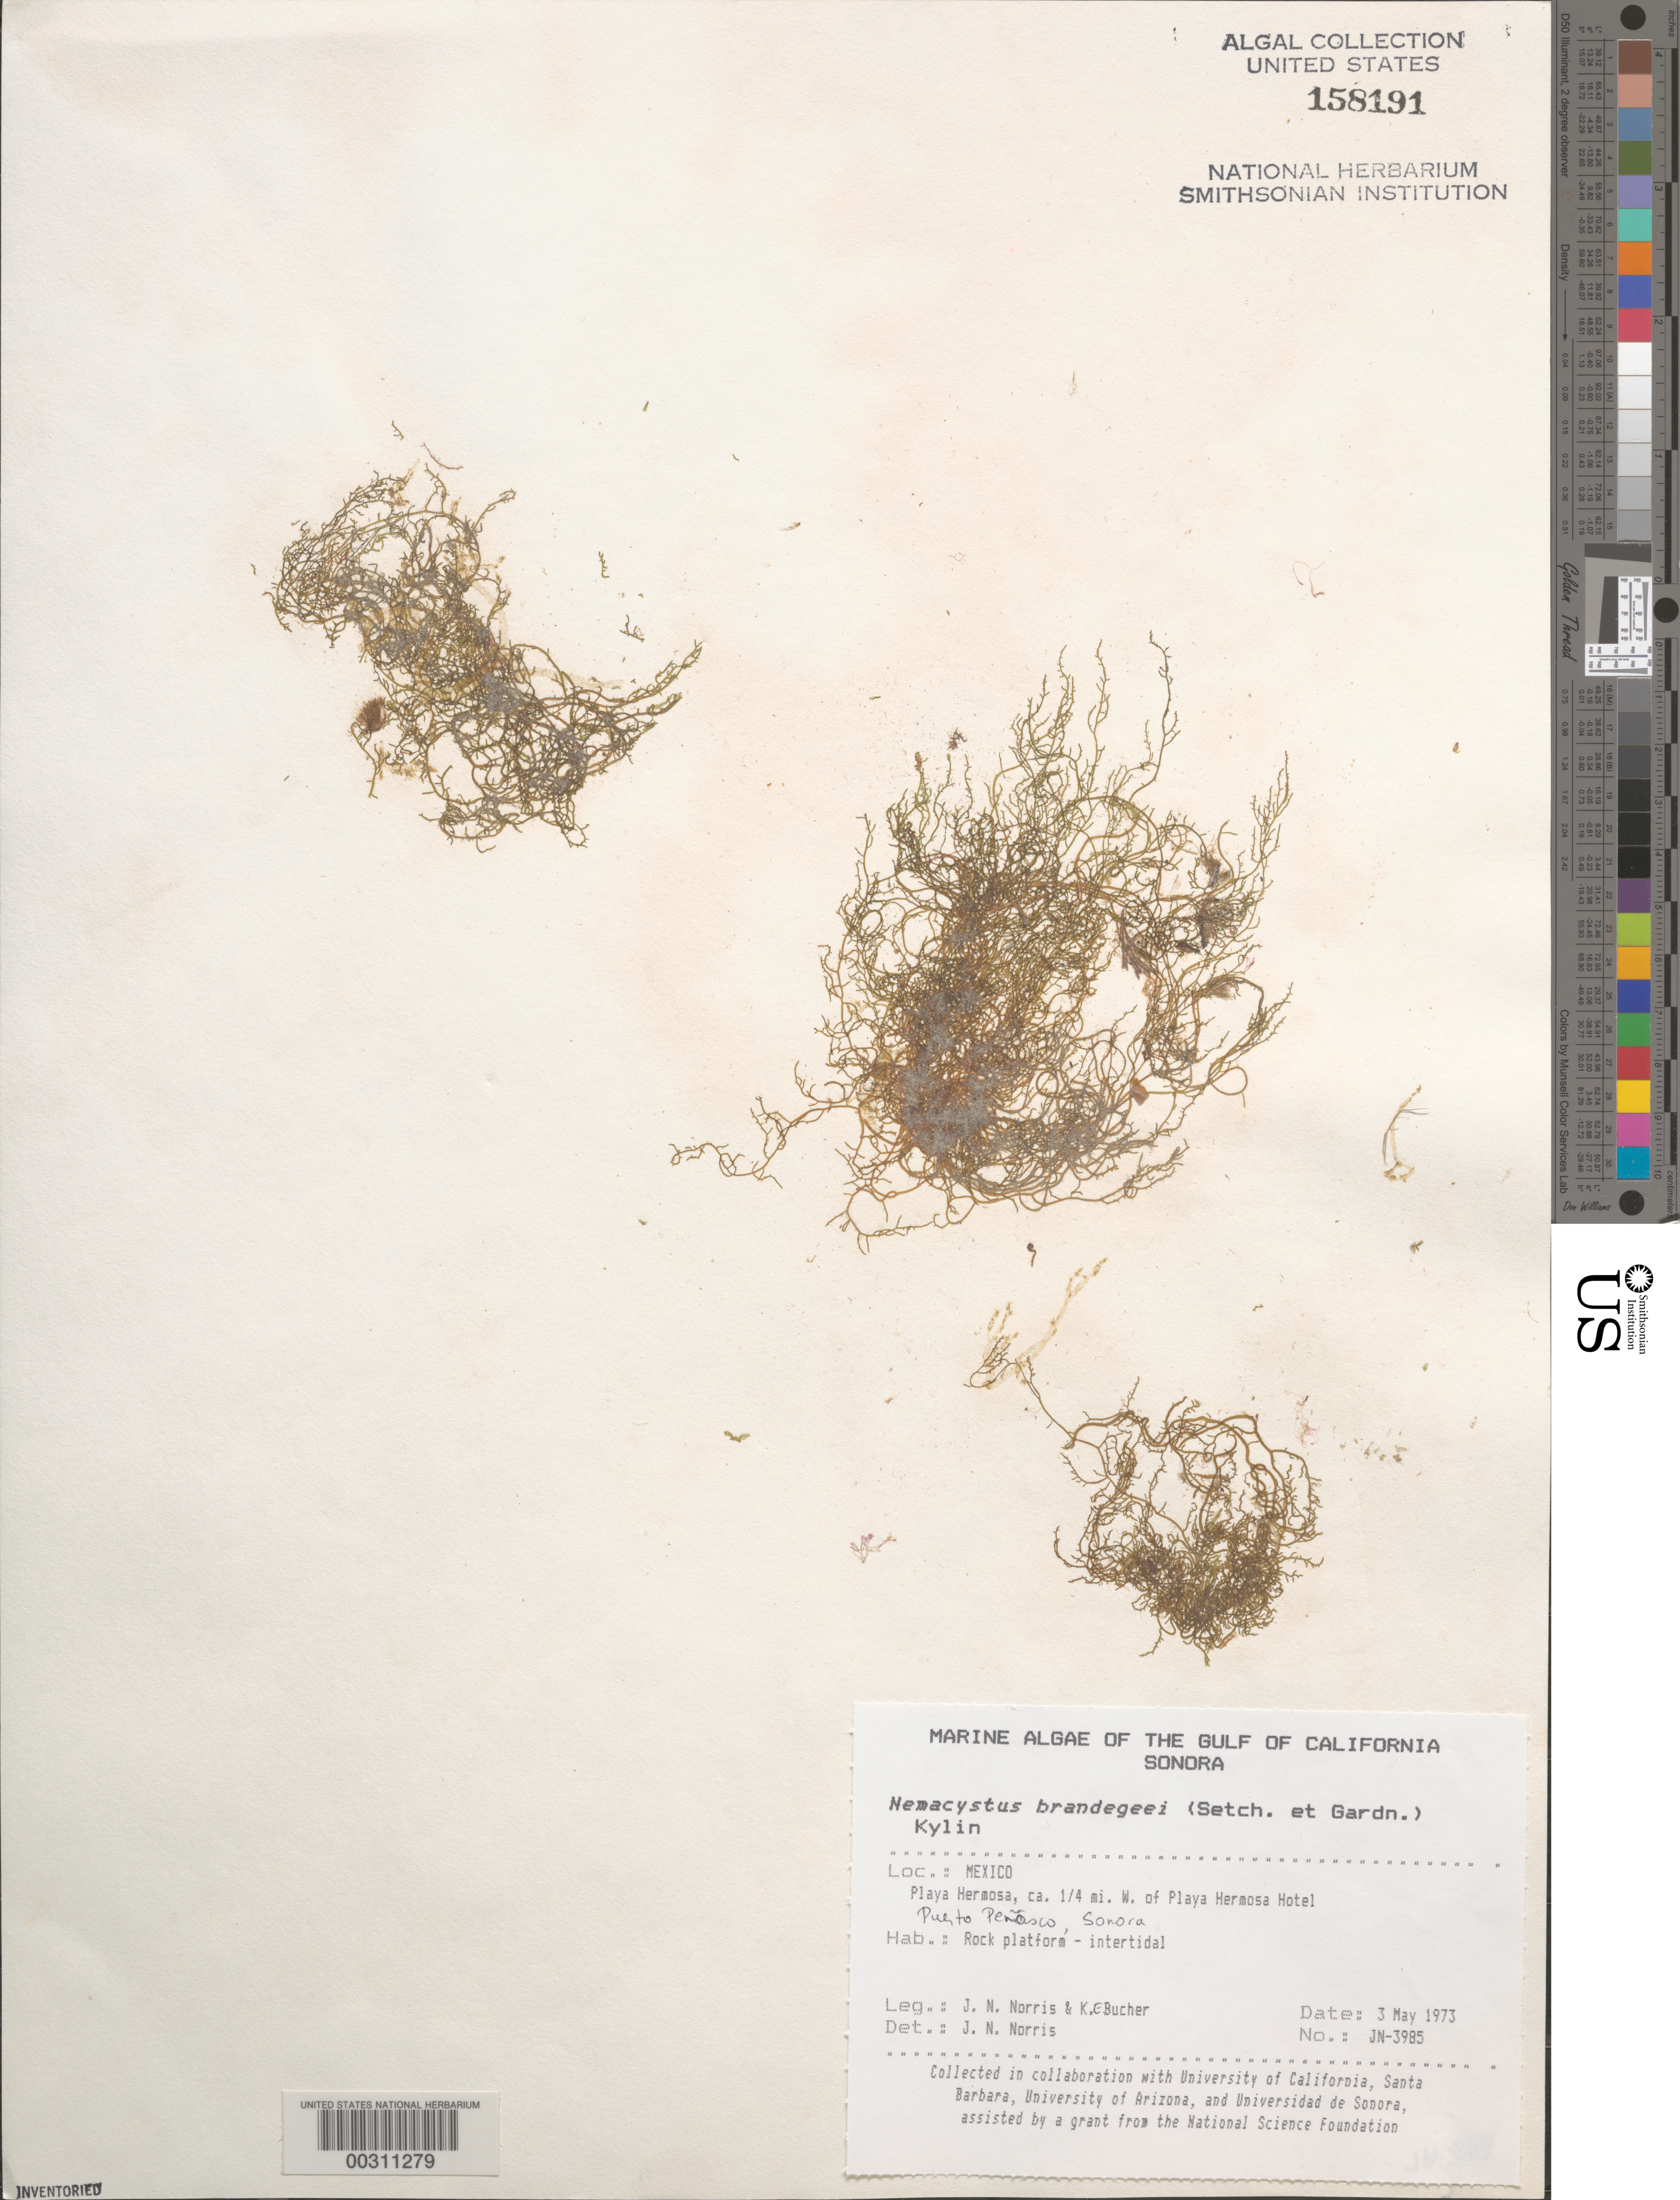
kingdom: Chromista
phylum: Ochrophyta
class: Phaeophyceae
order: Ectocarpales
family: Chordariaceae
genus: Nemacystus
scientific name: Nemacystus brandegeei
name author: (Setch. & N.L. Gardner) Kylin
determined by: Norris, James N.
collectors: J. N. Norris & K. E. Bucher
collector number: JN-3985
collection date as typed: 03 May 1973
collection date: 1973-05-03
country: Mexico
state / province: Sonora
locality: Playa Hermosa, Puerto Penasco, ca. 0.25 mile west of Playa Hermosa Hotel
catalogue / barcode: US 158191